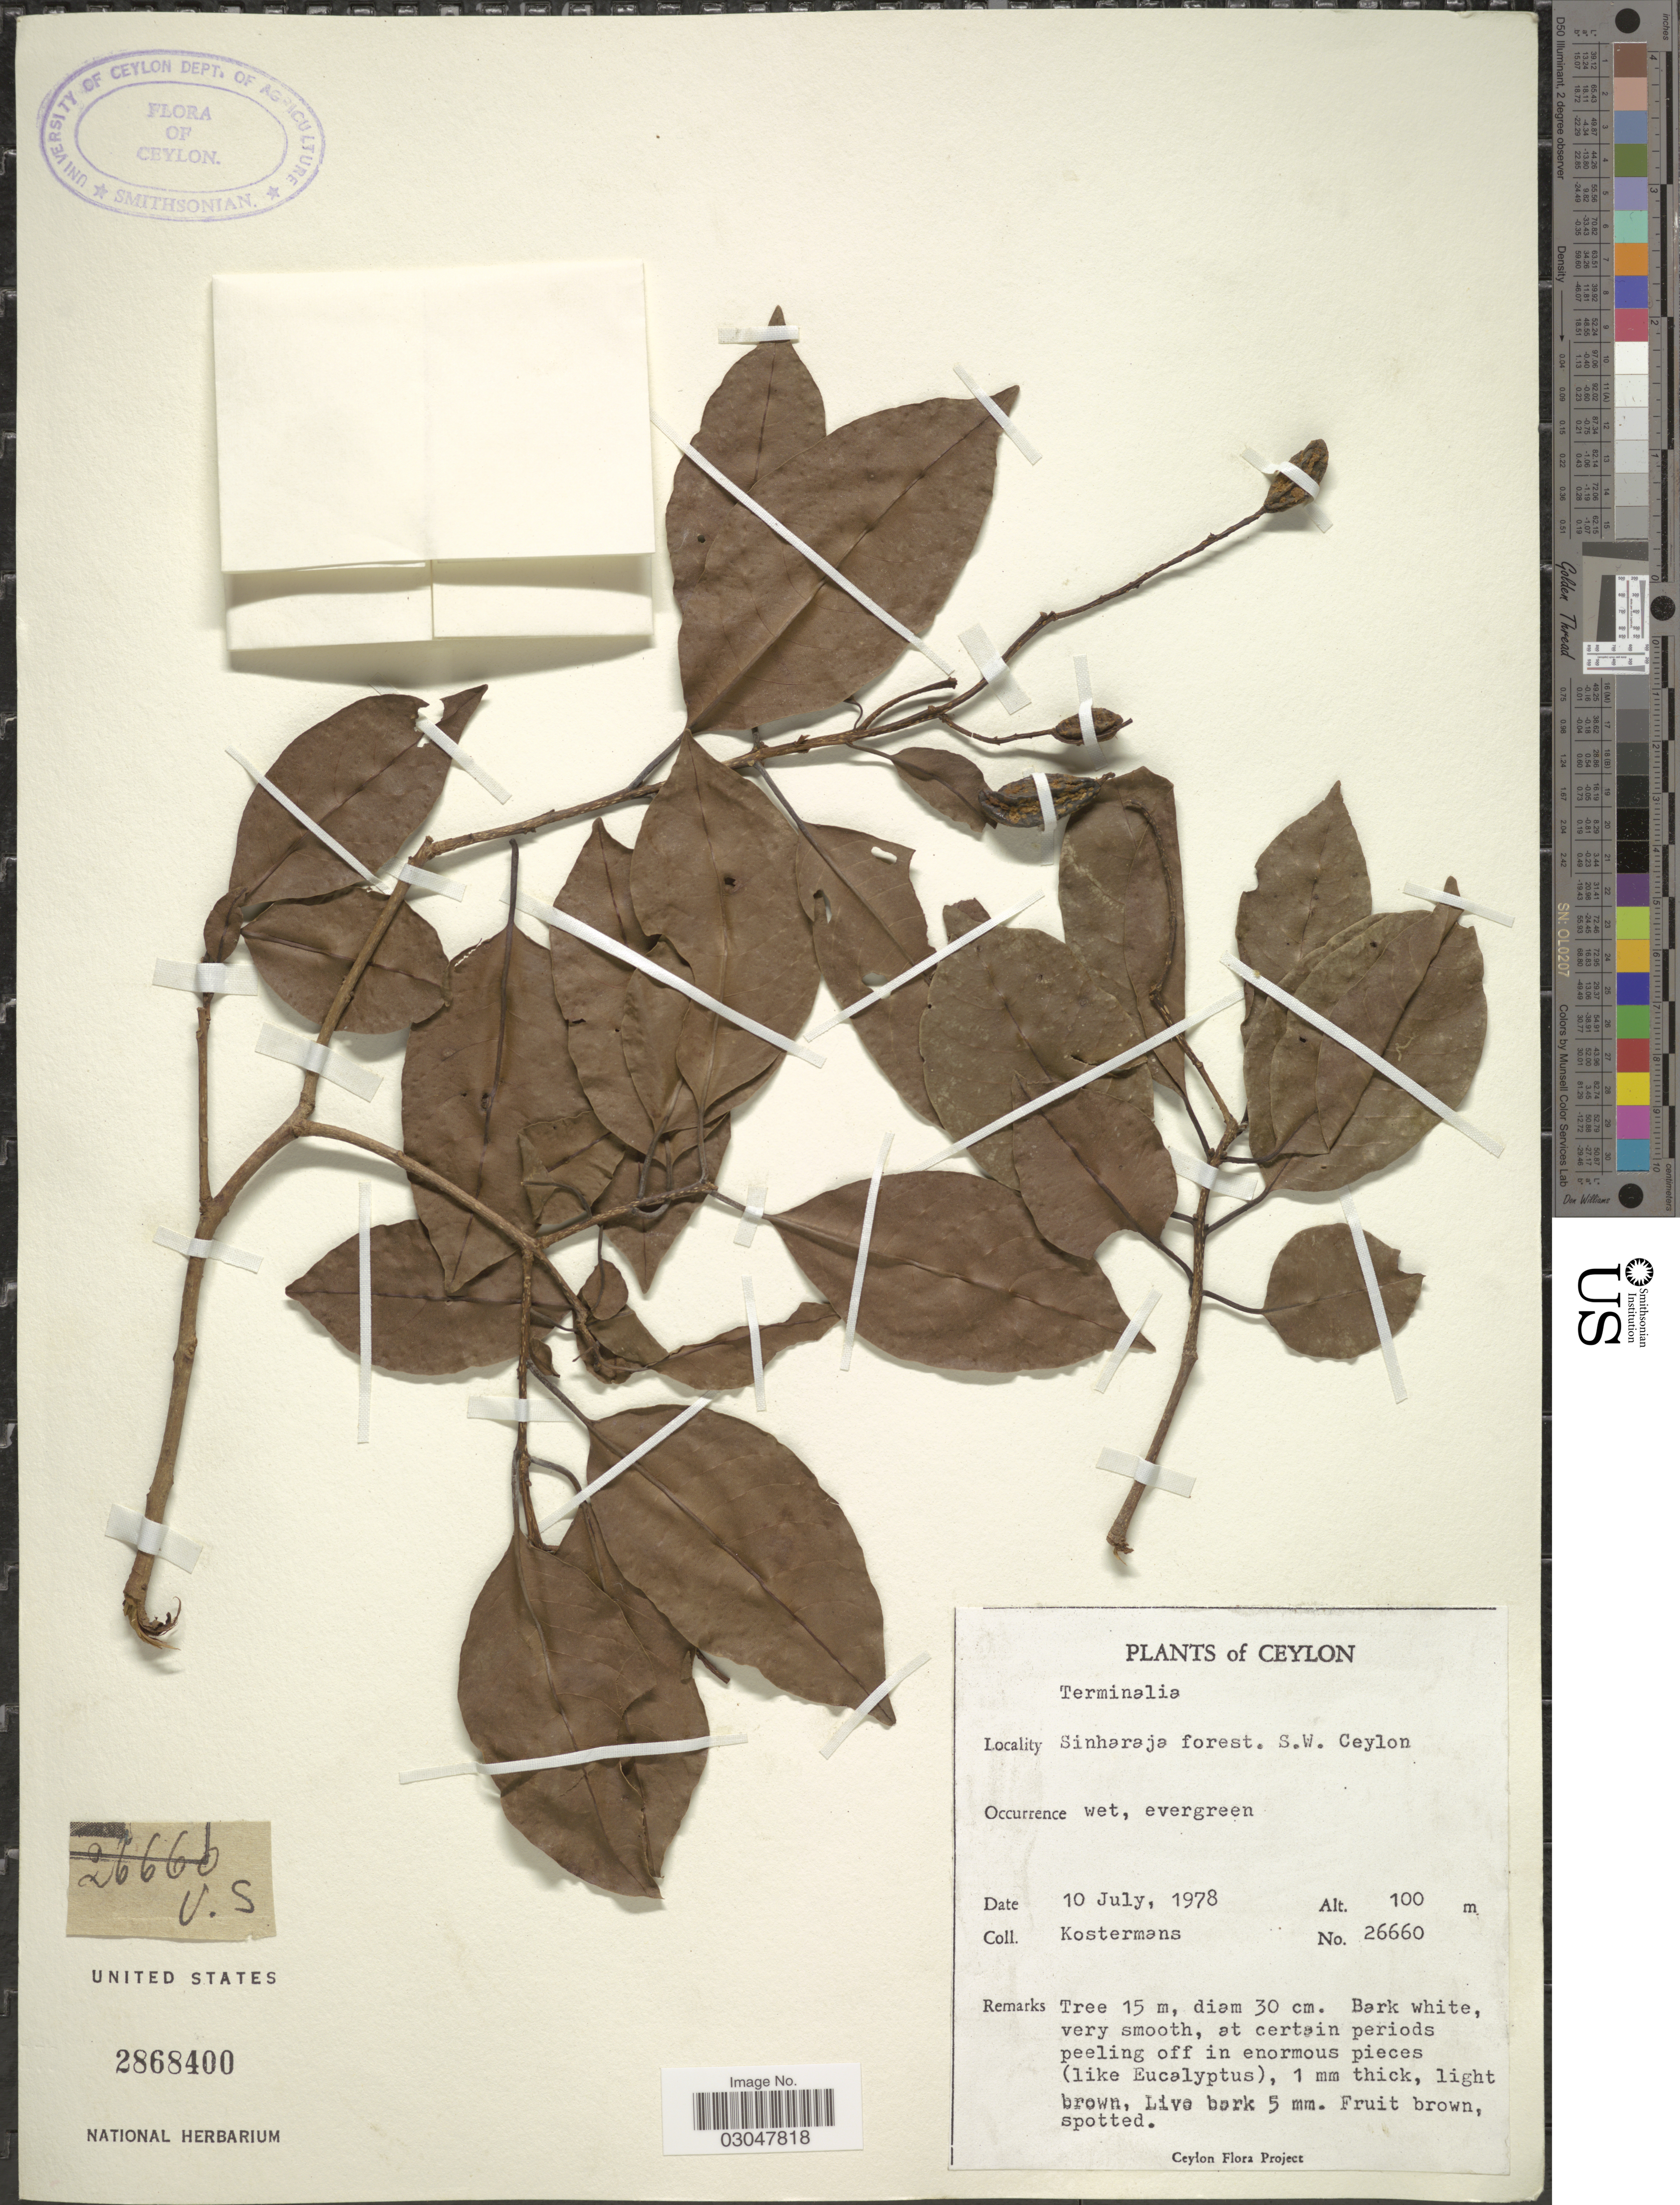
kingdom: Plantae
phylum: Tracheophyta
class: Magnoliopsida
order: Myrtales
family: Combretaceae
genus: Terminalia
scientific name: Terminalia sp.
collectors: Kostermans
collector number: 26660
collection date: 1978-07-10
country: Sri Lanka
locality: Ceylon. Sinharaja forest. S.W. Ceylon.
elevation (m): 100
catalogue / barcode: US 2868400